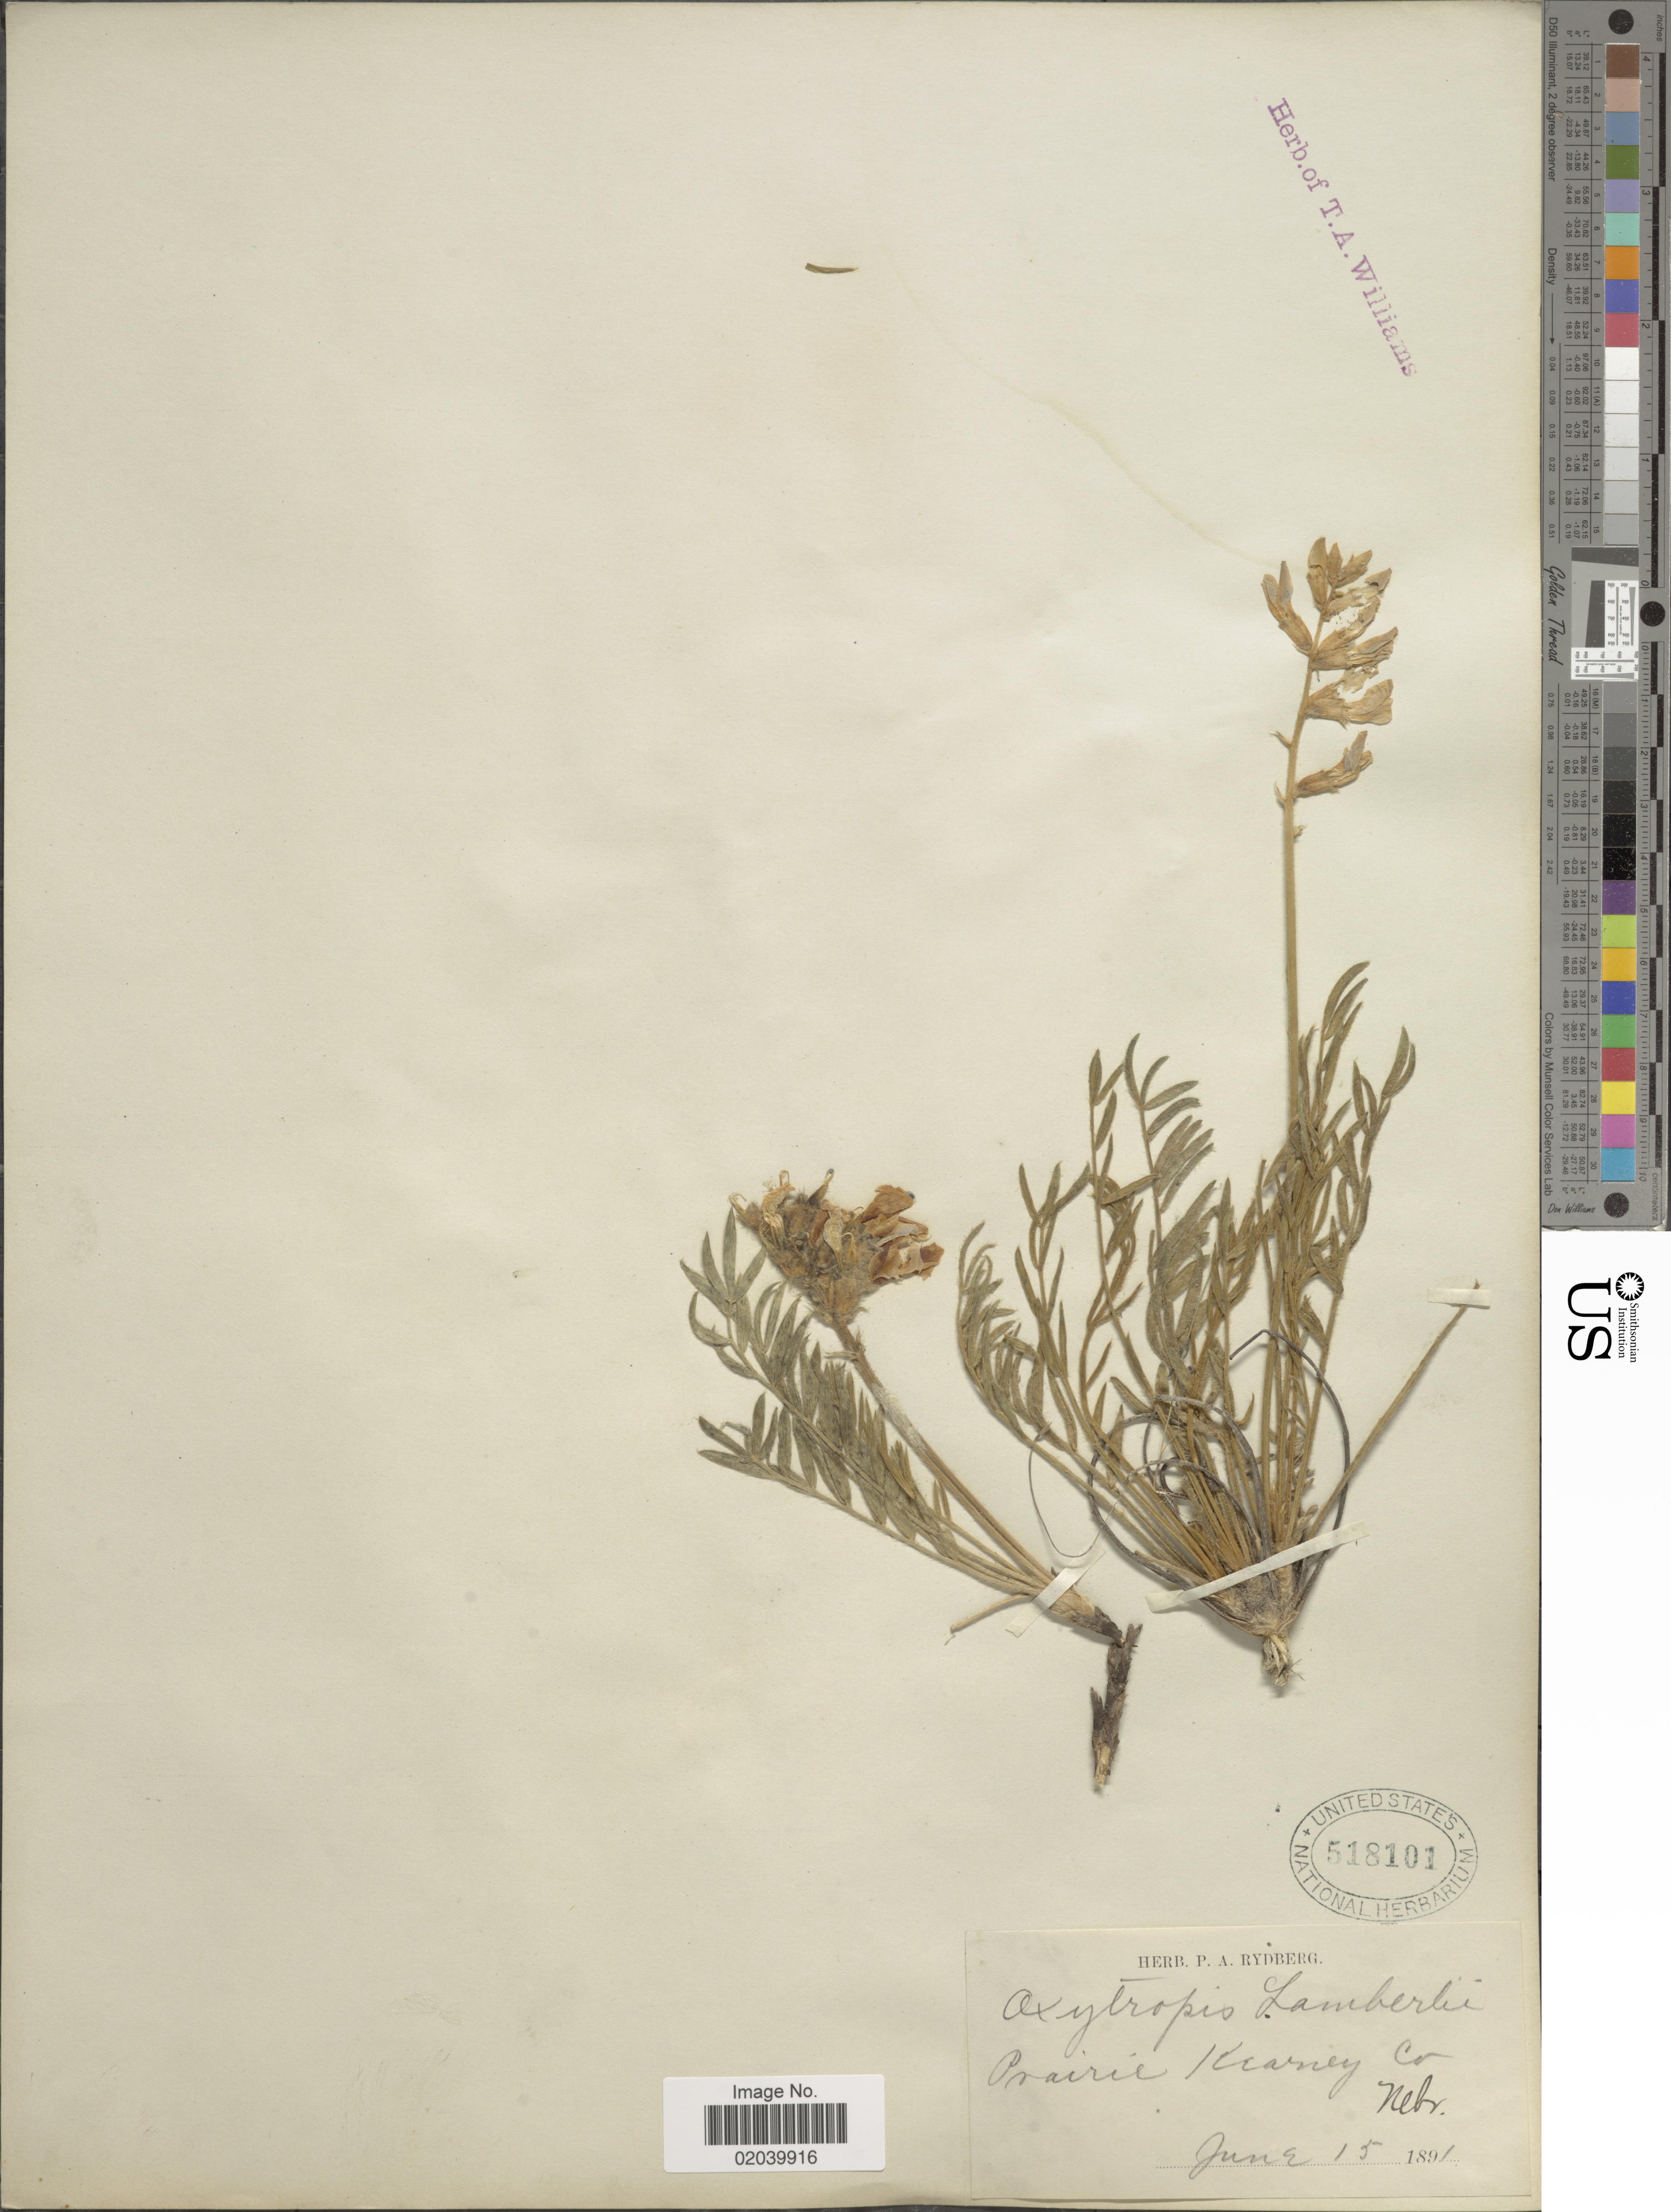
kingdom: Plantae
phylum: Tracheophyta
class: Magnoliopsida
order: Fabales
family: Fabaceae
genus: Oxytropis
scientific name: Oxytropis lambertii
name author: Pursh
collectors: ex herb. P. A. Rydberg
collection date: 1891-06-15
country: United States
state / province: Nebraska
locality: Prairie, Kearney Co.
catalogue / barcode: US 518101